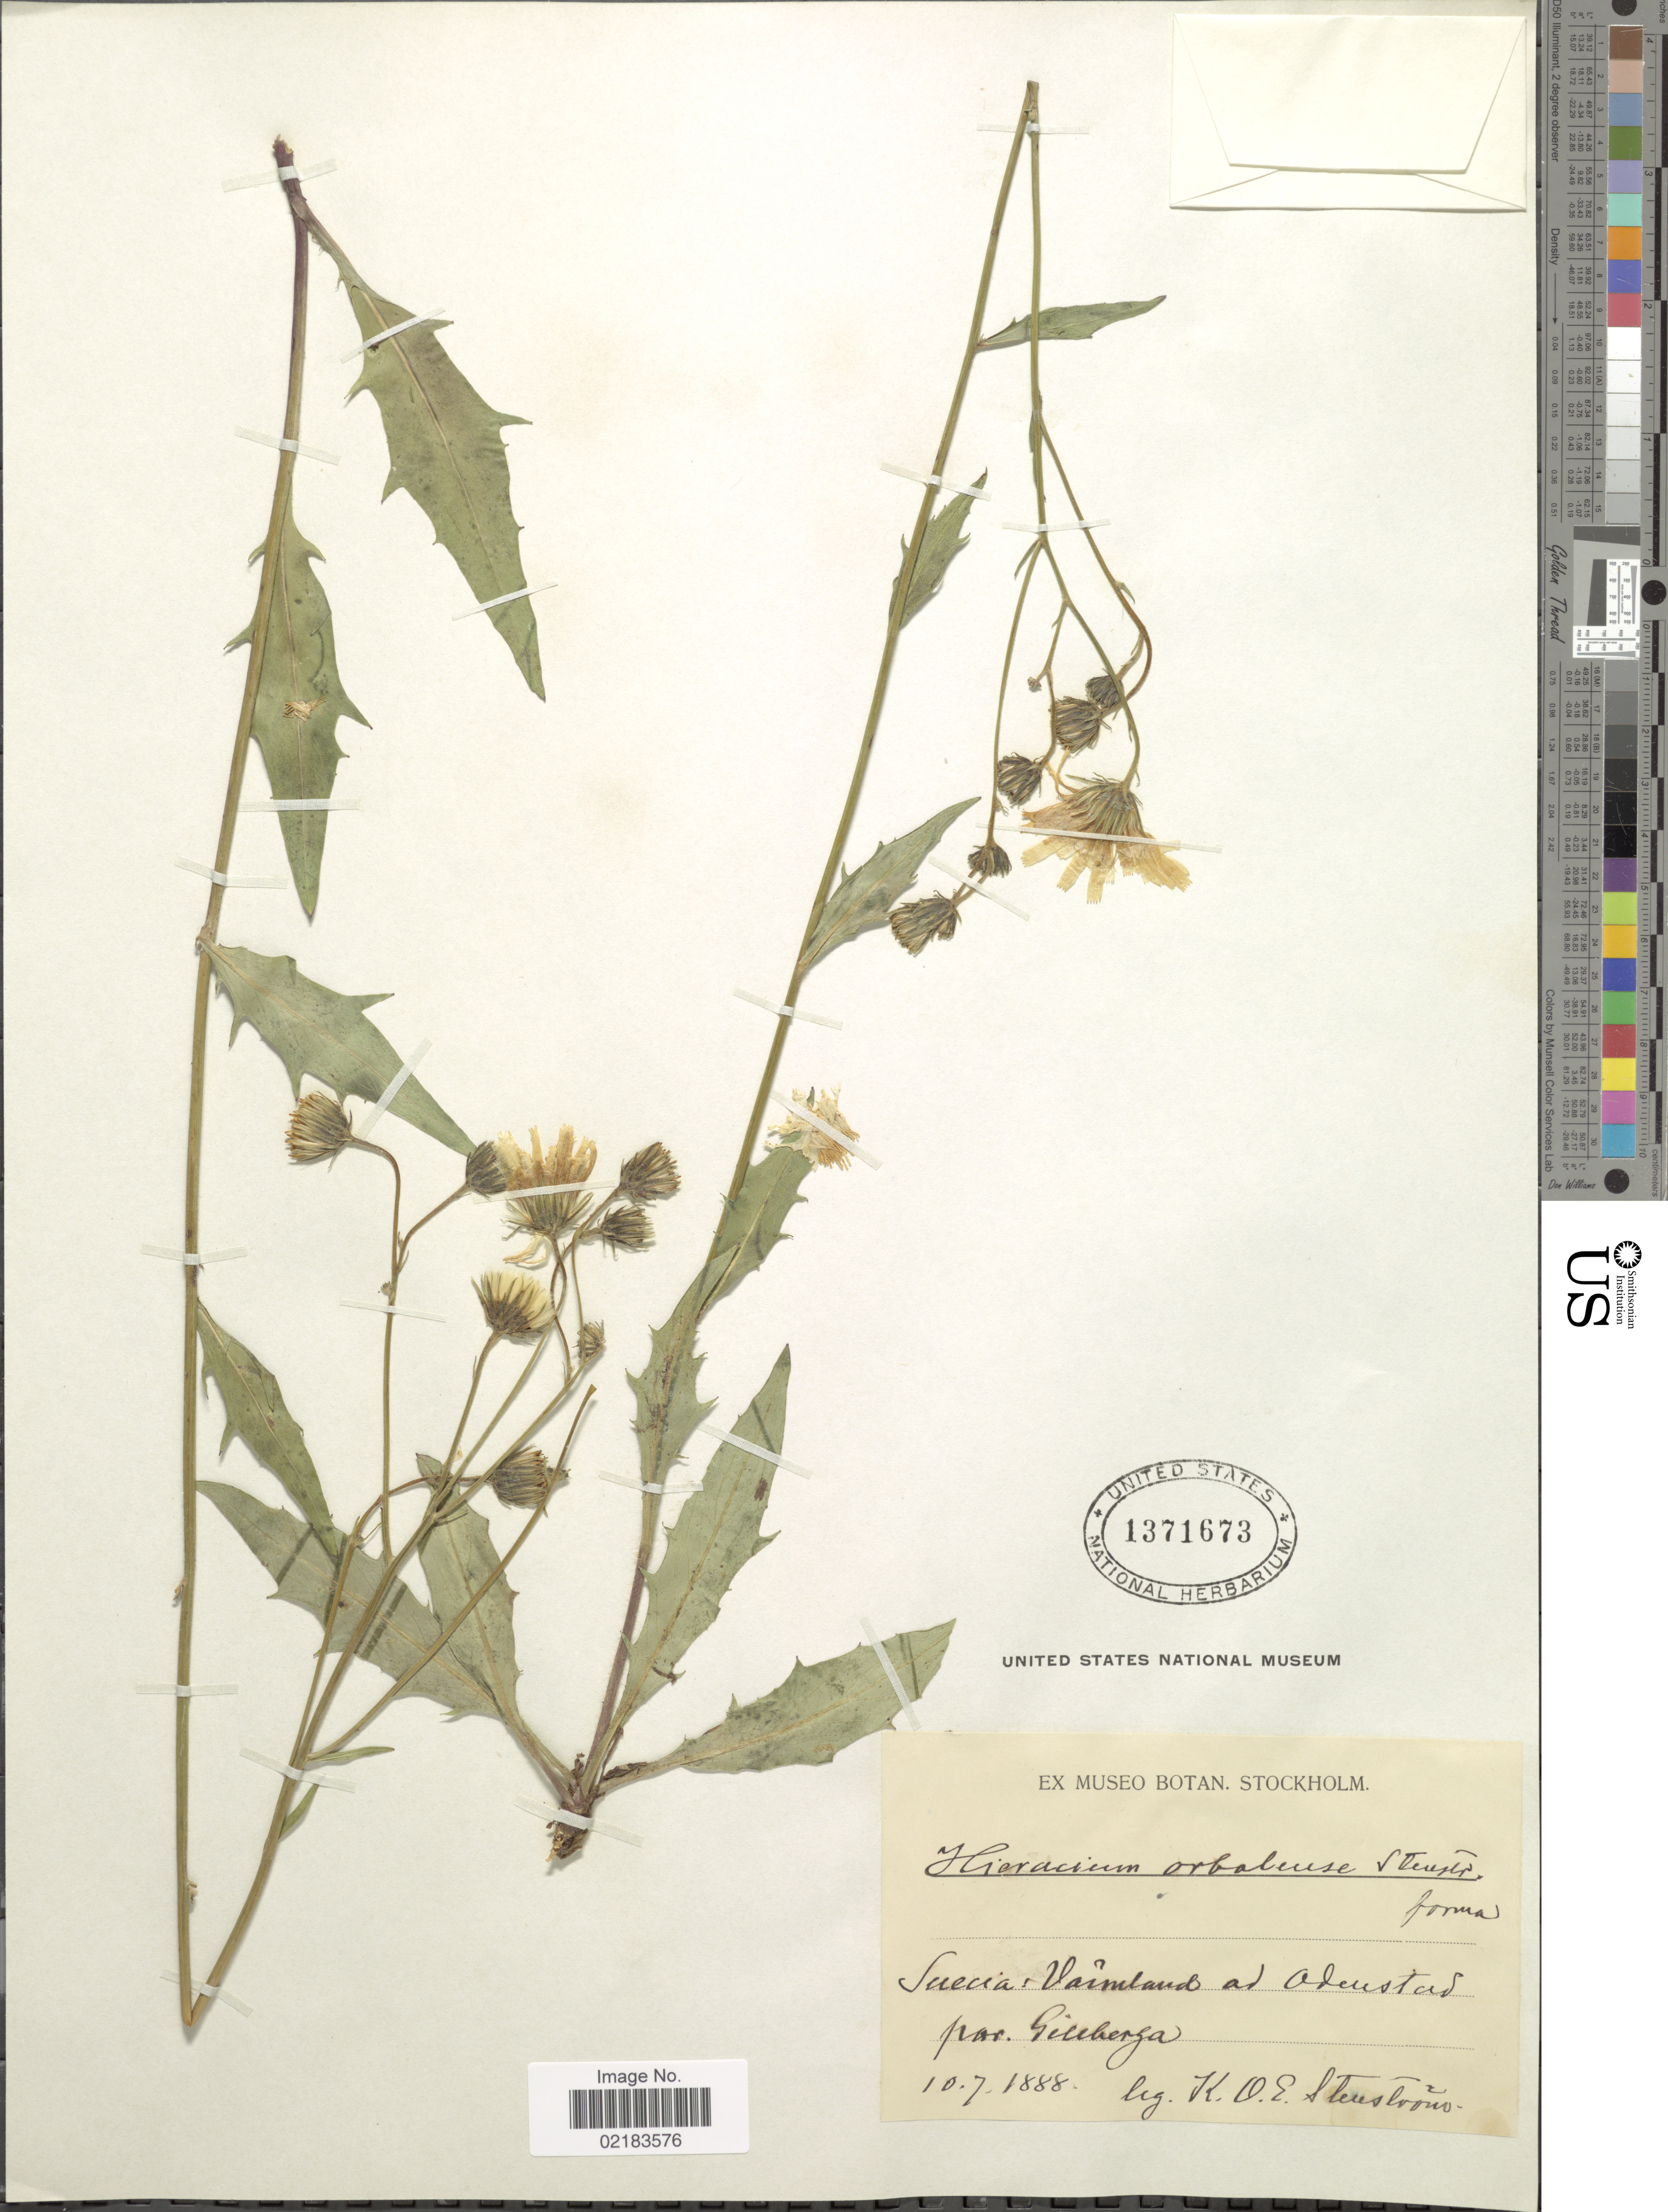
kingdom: Plantae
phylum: Tracheophyta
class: Magnoliopsida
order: Asterales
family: Asteraceae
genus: Hieracium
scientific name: Hieracium orbolense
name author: Stenstr. ex Dahlst.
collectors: K. O. E. Stenström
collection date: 1888-07-10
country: Sweden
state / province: Varmland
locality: Ad adeustad por Gillberga [interpreted]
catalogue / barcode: US 1371673